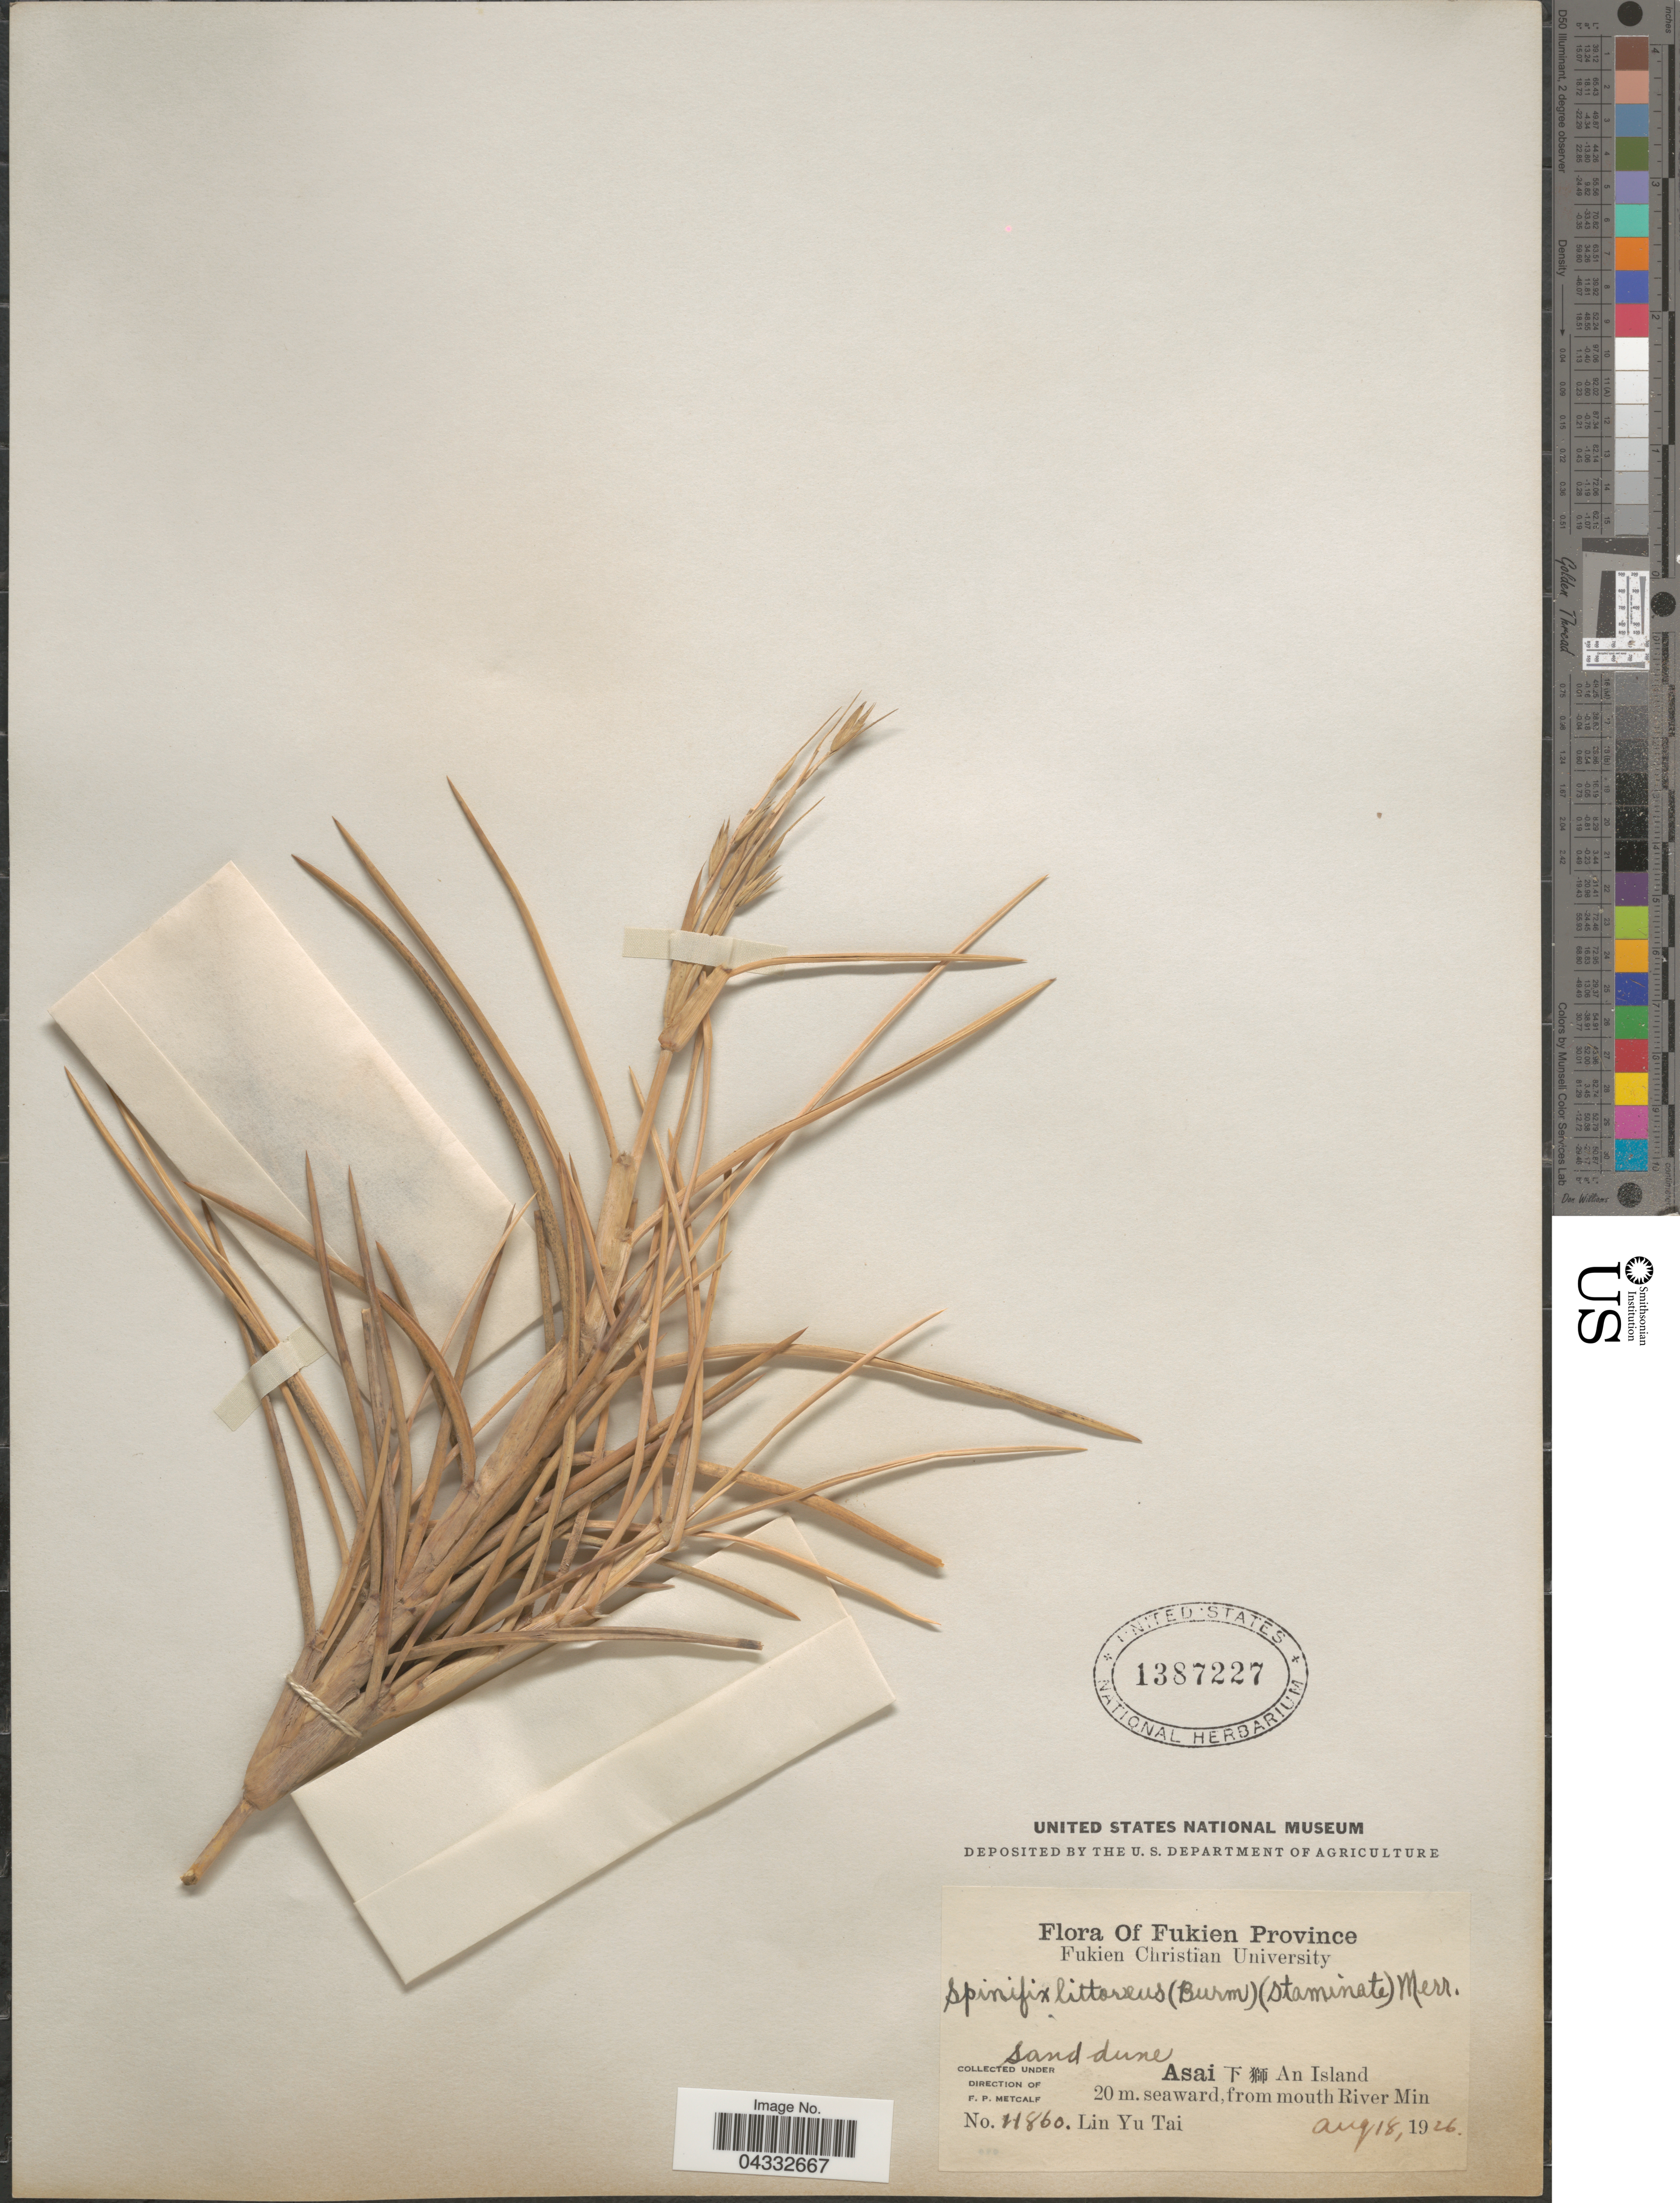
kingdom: Plantae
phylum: Tracheophyta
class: Liliopsida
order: Poales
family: Poaceae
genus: Spinifex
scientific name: Spinifex littoreus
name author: (Burm. f.) Merr.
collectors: L. Tai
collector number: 11860*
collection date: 1926-08-18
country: China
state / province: Fujian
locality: Fukien Province. Asai [Foreign script] An Island 20 m. seaward, from mouth River Min.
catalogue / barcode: US 1387227